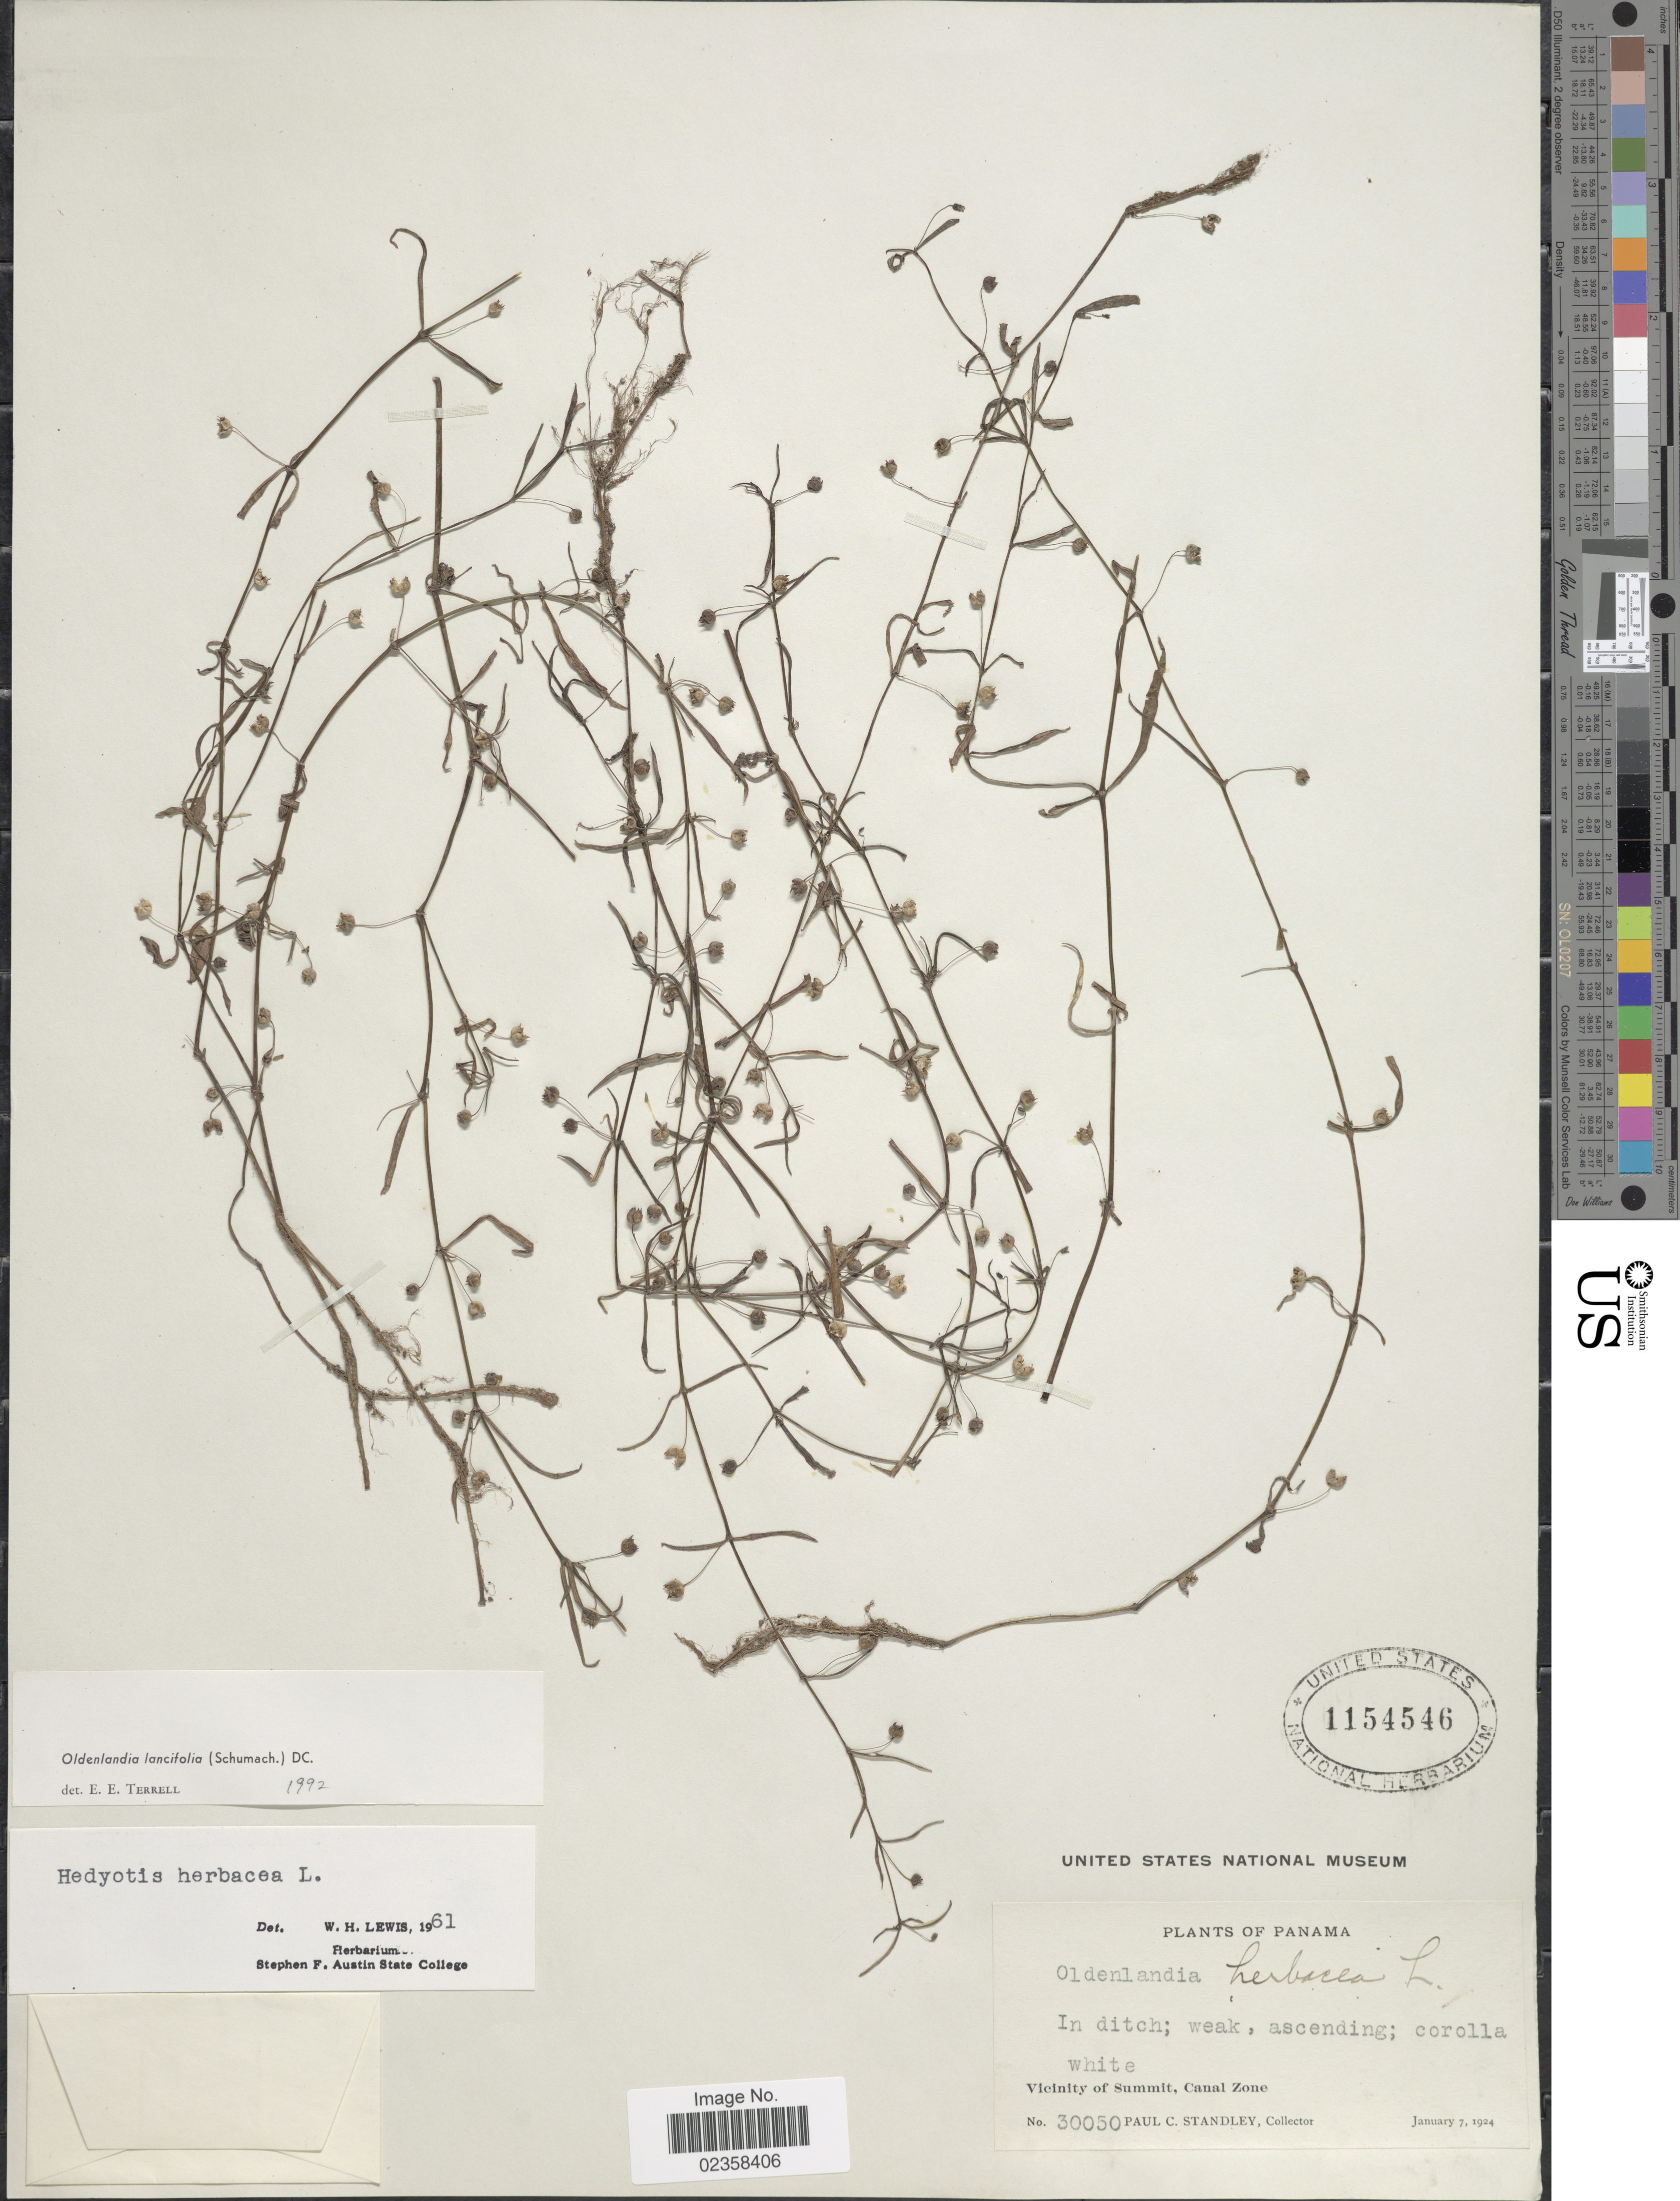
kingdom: Plantae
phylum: Tracheophyta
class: Magnoliopsida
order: Gentianales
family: Rubiaceae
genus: Oldenlandia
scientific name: Oldenlandia lancifolia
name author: (Schumach.) DC.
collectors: P. C. Standley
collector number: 30050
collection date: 1924-01-07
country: Panama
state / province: Colón / Panamá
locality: Vicinity of Summit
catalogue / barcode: US 1154546